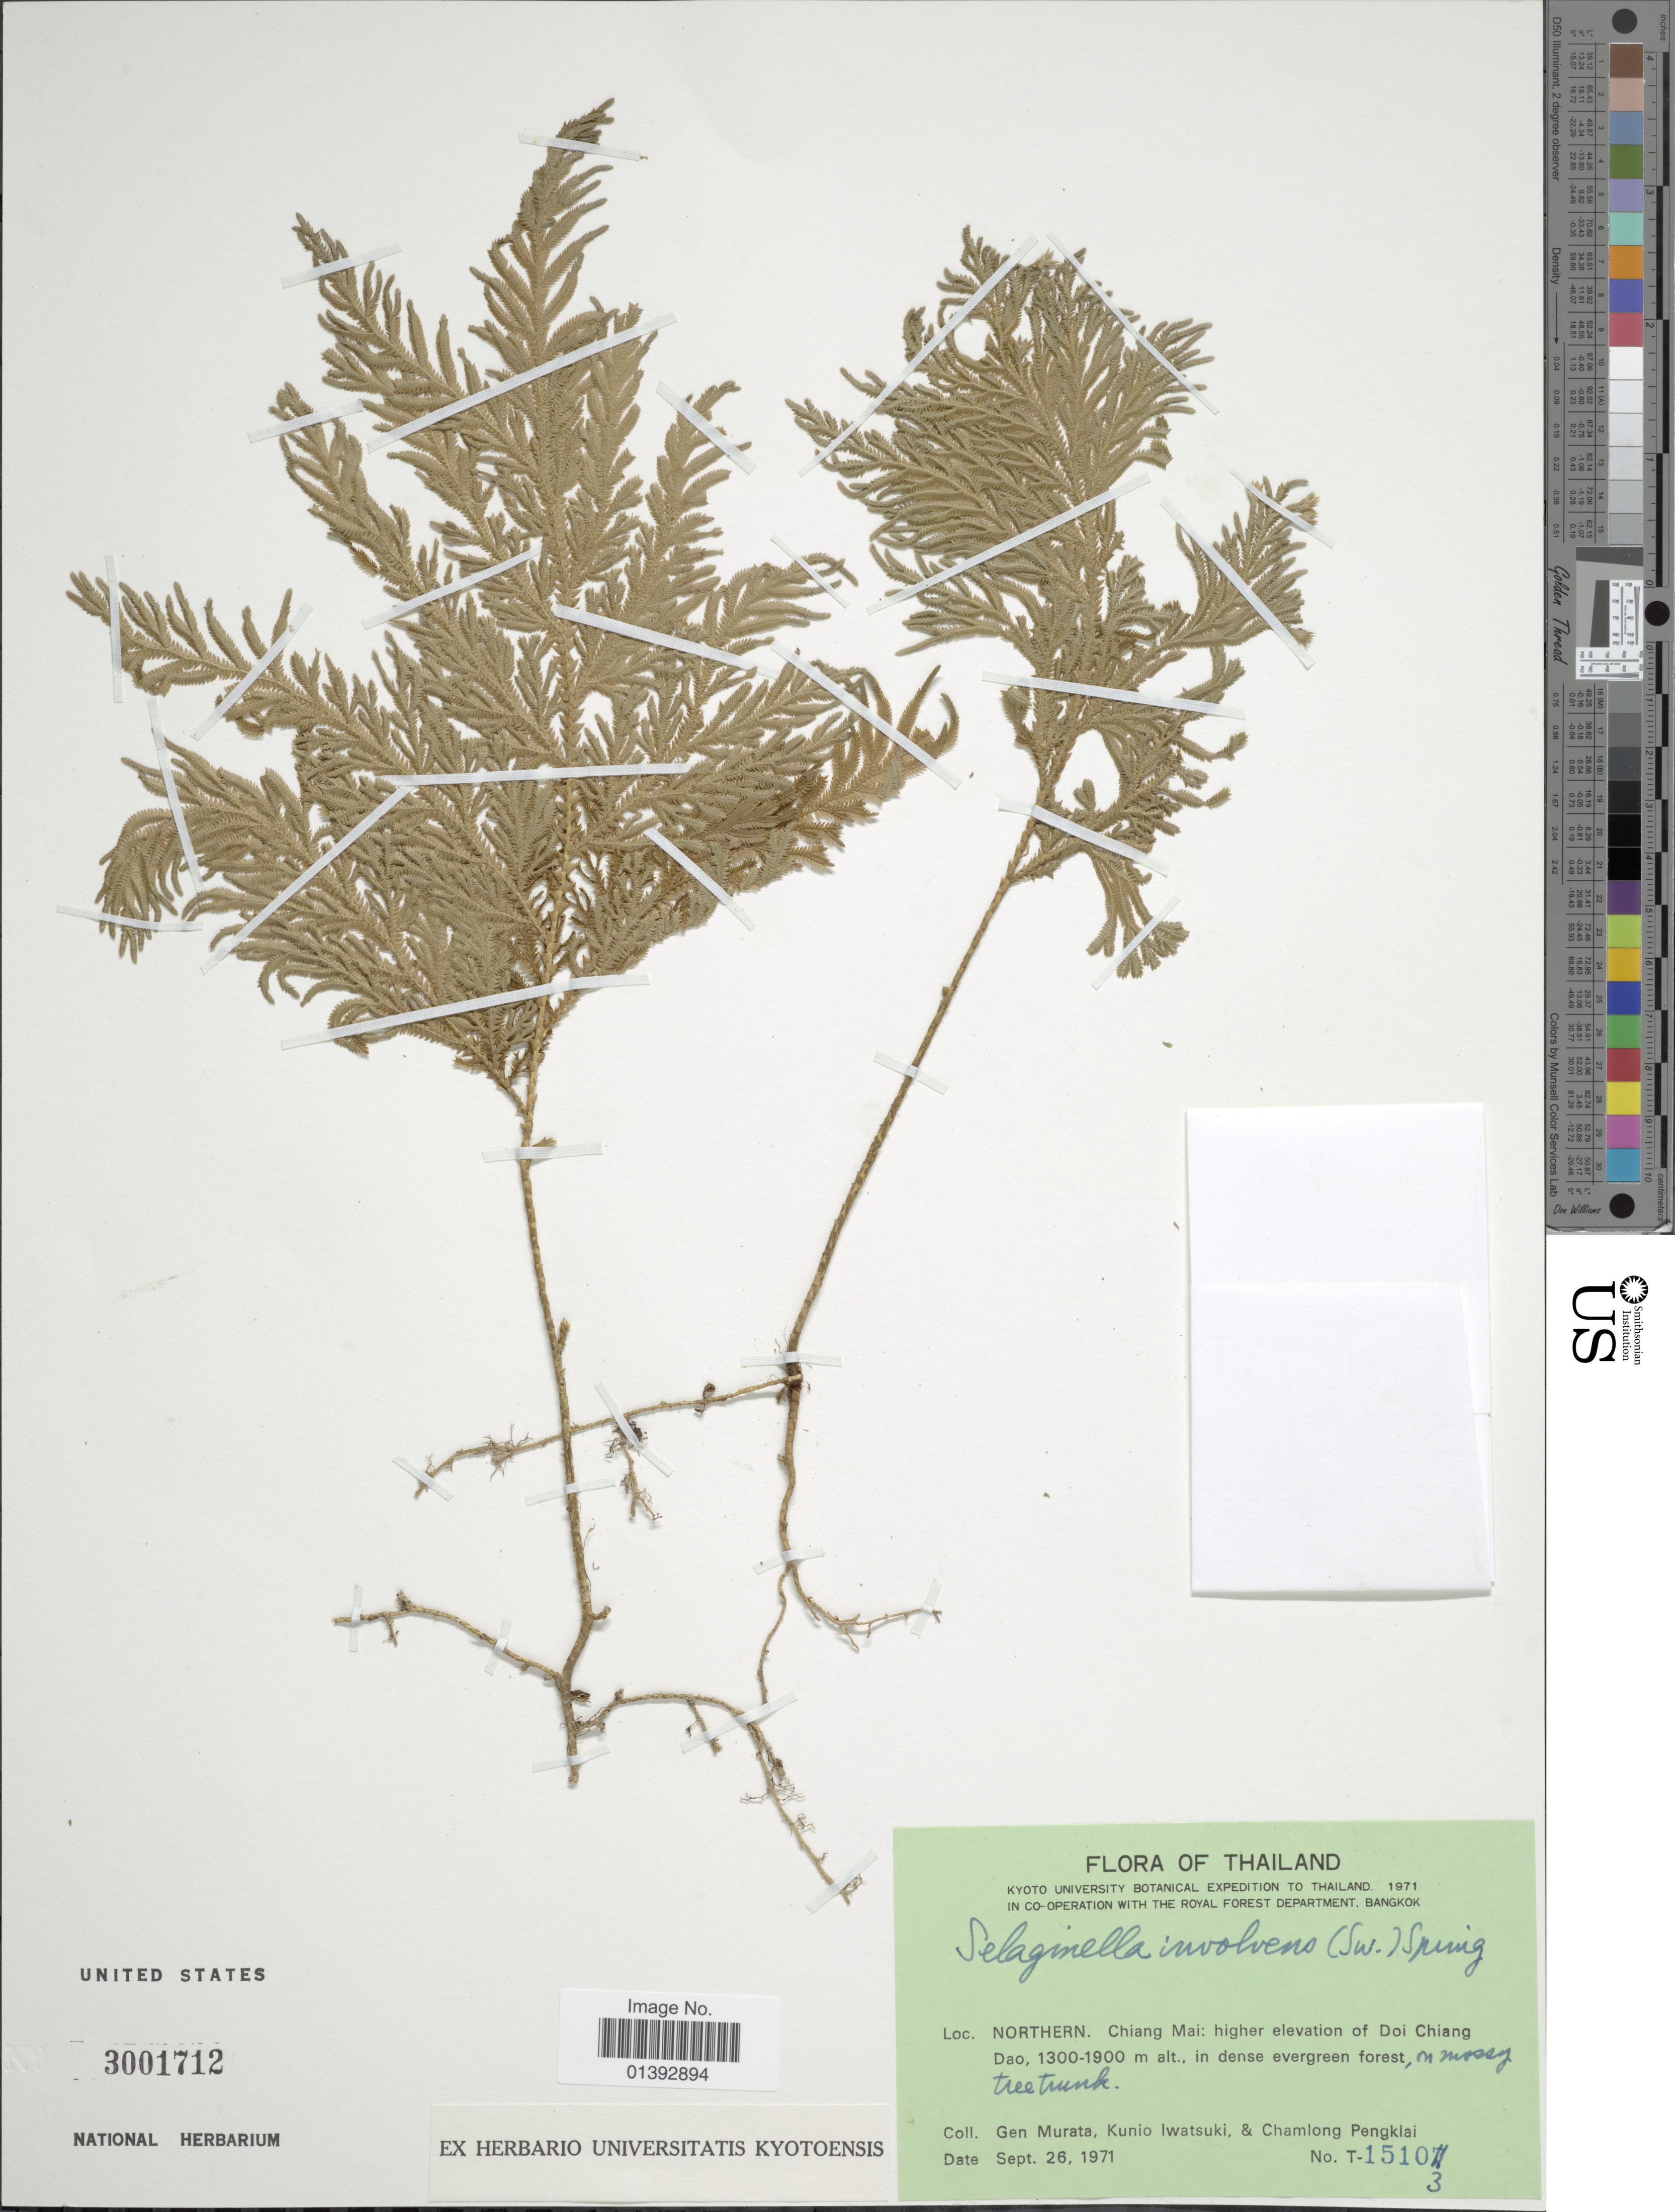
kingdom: Plantae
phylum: Tracheophyta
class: Lycopodiopsida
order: Selaginellales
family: Selaginellaceae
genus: Selaginella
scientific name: Selaginella involvens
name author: (Sw.) Spring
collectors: G. Murata, K. Iwatsuki & C. Phengklai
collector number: T-15103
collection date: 1971-09-26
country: Thailand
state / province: Chiang Mai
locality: Northern, higher elevation of Doi Chiang Dao, in dense evergreen forest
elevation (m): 1300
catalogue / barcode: US 3001712